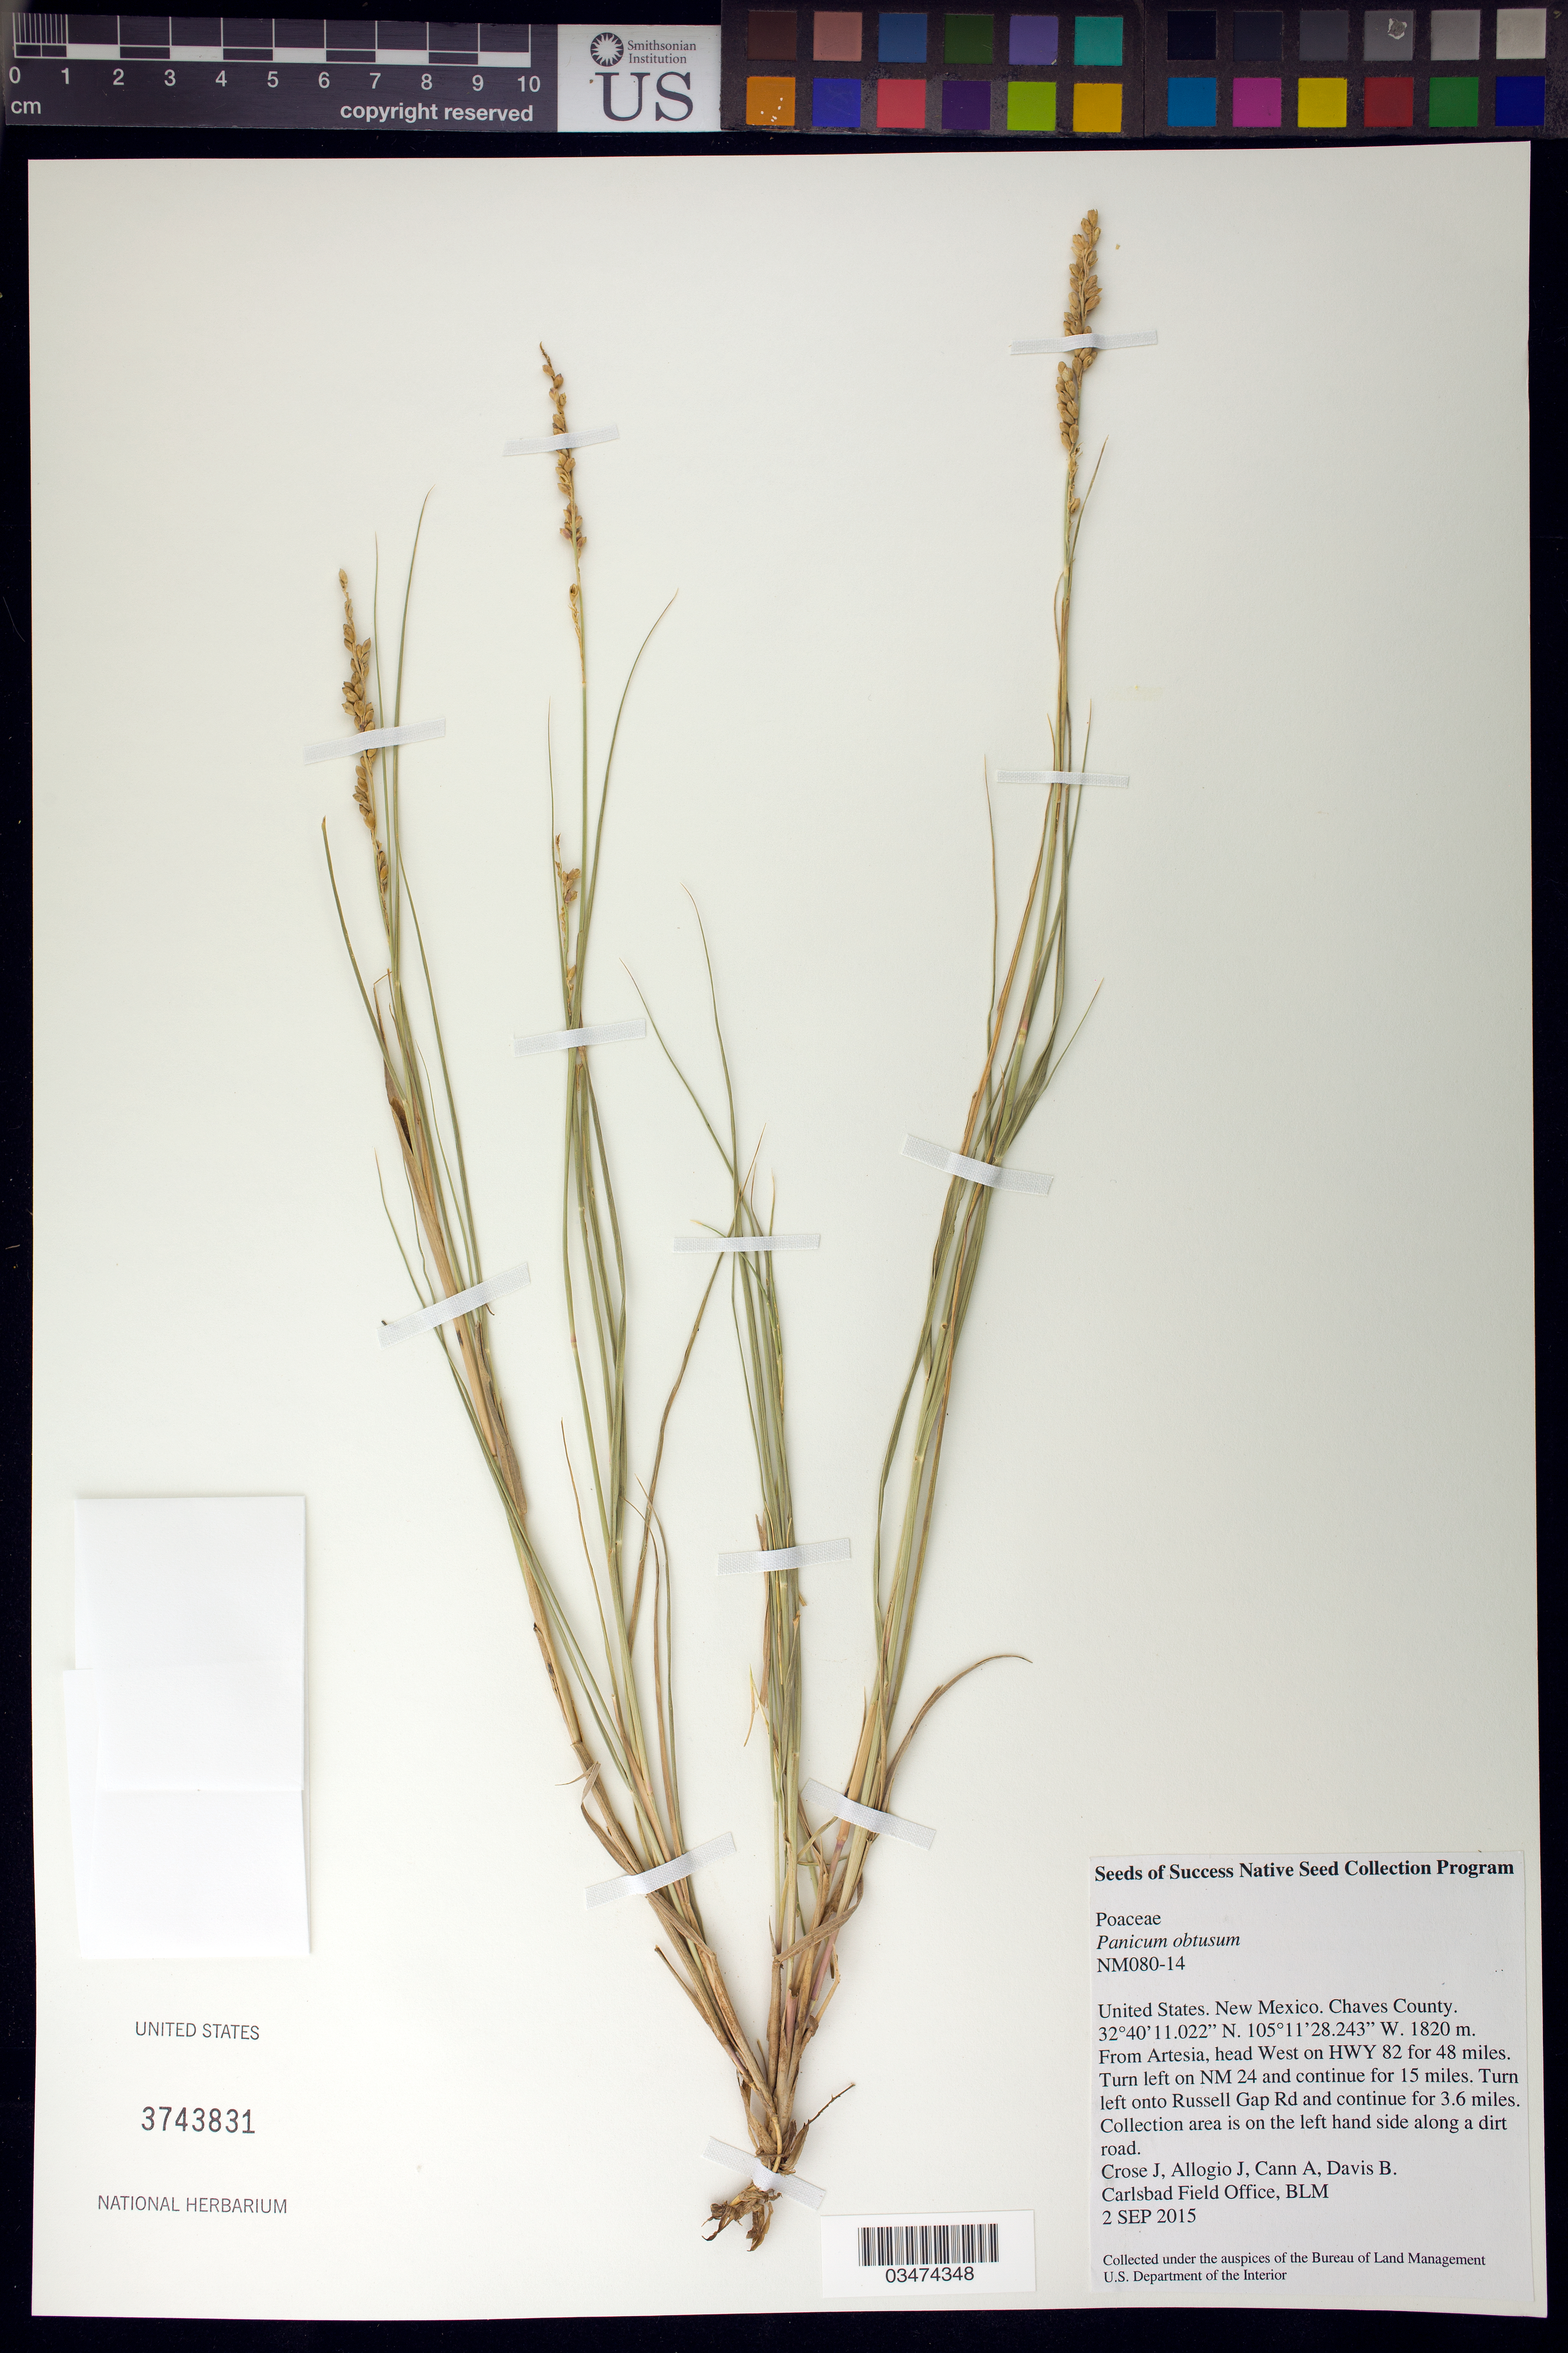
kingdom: Plantae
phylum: Tracheophyta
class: Liliopsida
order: Poales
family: Poaceae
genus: Panicum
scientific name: Panicum obtusum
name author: Kunth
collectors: J. Crose, B. Davis, J. Allogio & A. Cann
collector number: NM080-14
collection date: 2015-09-02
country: United States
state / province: New Mexico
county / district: Chaves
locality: From Artesia 48 mi. W on Hwy 82, turn left on NM 24 for 15 mi. and left onto Russell Gap Rd. for 3.6 mi.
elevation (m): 1820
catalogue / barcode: US 3743831